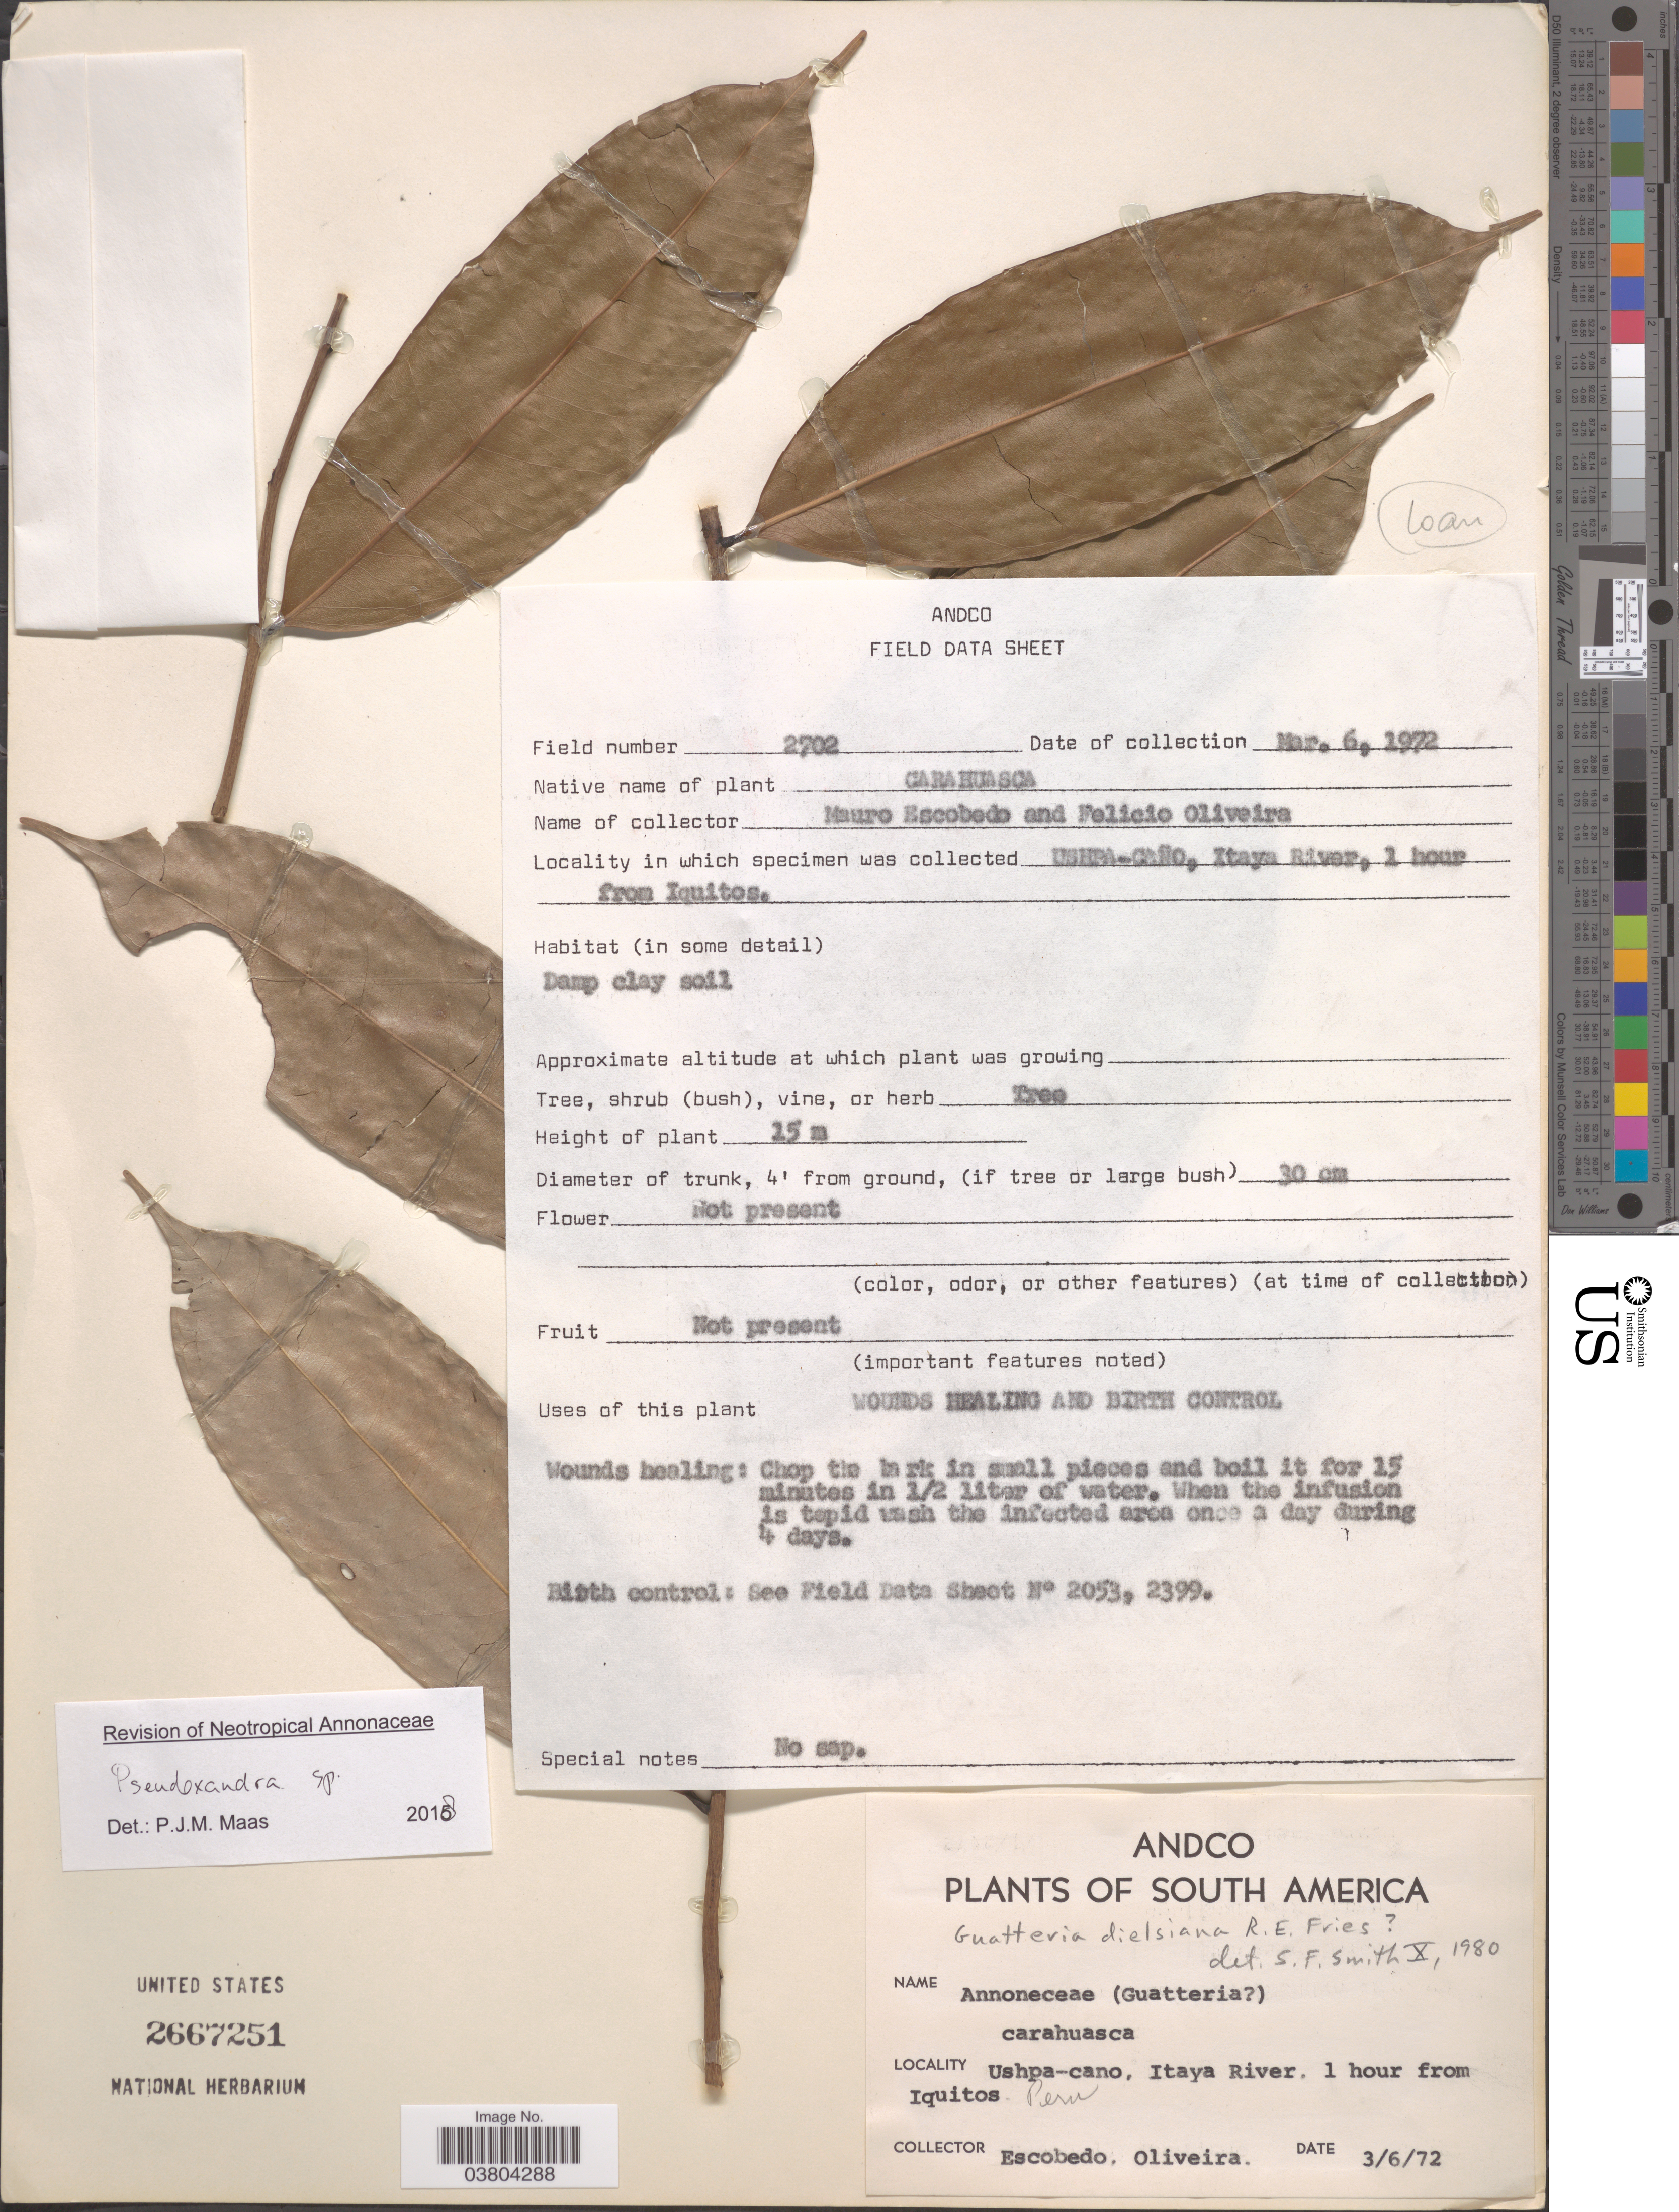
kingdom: Plantae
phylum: Tracheophyta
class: Magnoliopsida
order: Magnoliales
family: Annonaceae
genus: Pseudoxandra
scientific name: Pseudoxandra sp.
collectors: M. Escobedo & F. Oliveira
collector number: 2702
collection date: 1972-03-06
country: Peru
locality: Ushpa-caño, Itaya River, 1 hour from Iquitos.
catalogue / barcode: US 2667251